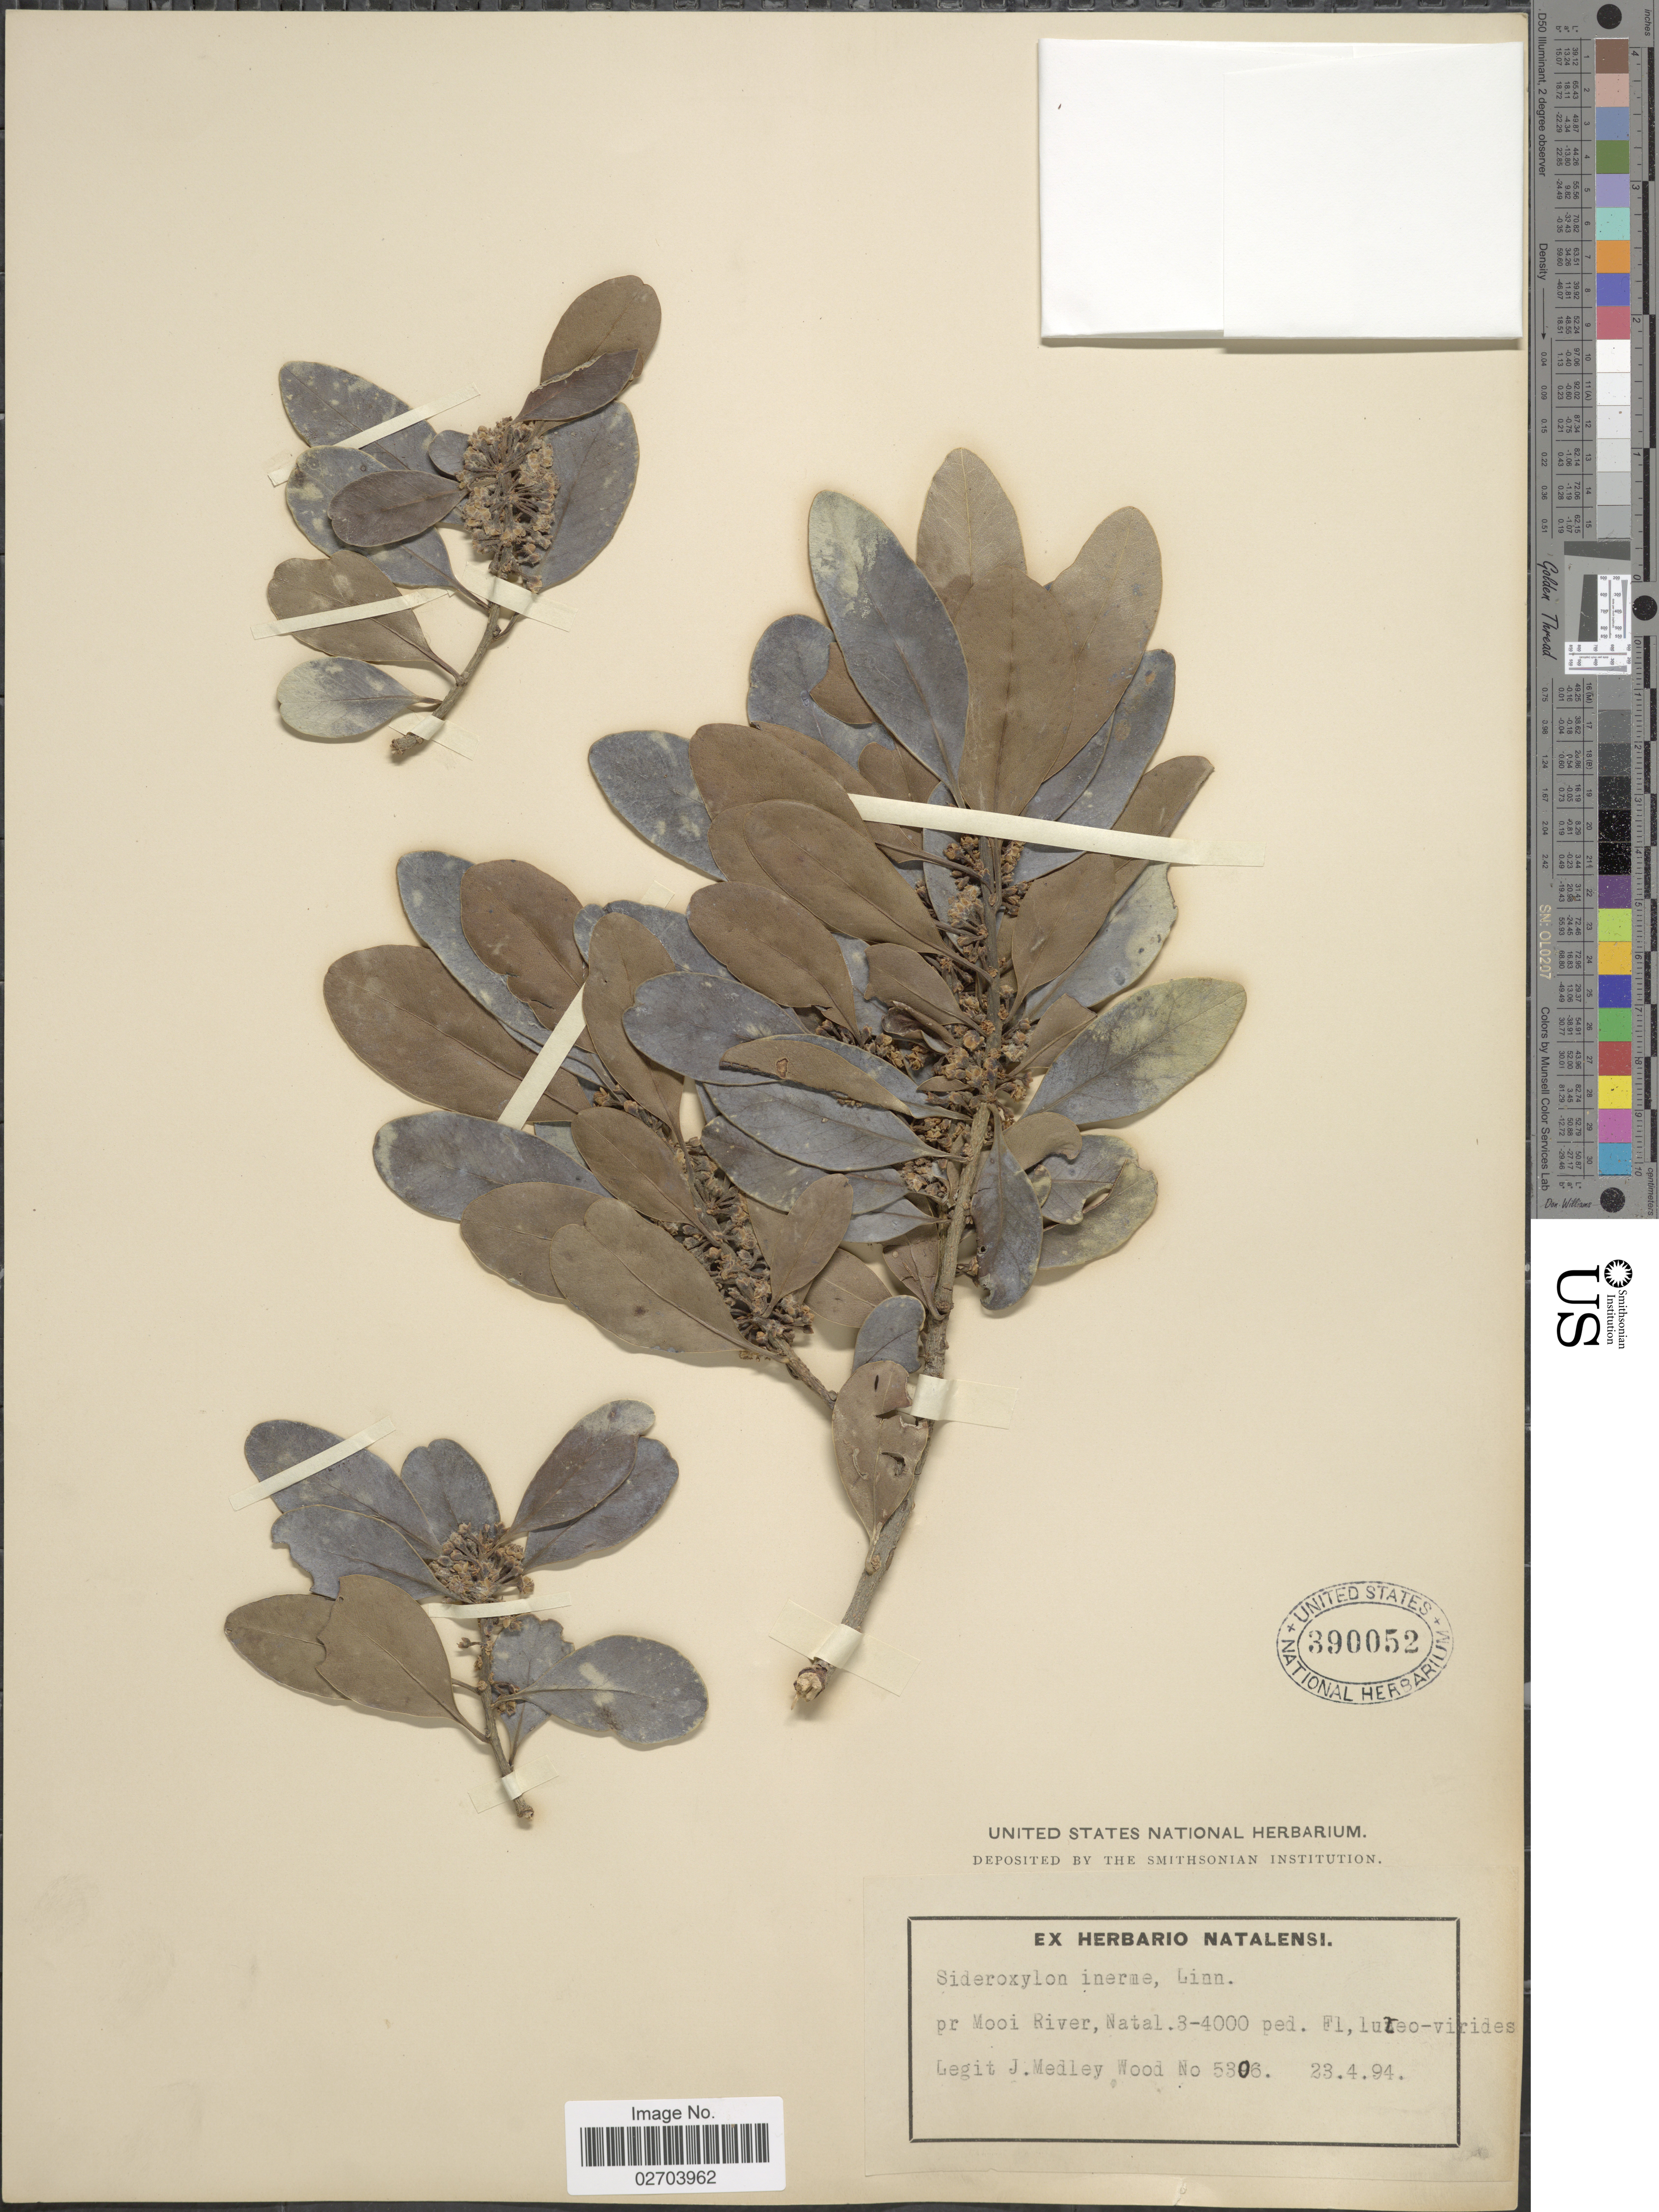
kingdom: Plantae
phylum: Tracheophyta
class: Magnoliopsida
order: Ericales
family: Sapotaceae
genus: Sideroxylon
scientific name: Sideroxylon inerme subsp. inerme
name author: L.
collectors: J. Medley Wood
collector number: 5306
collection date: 1894-04-23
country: South Africa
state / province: KwaZulu-Natal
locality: Pr. Mooi River, Natal.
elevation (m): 914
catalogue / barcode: US 390052